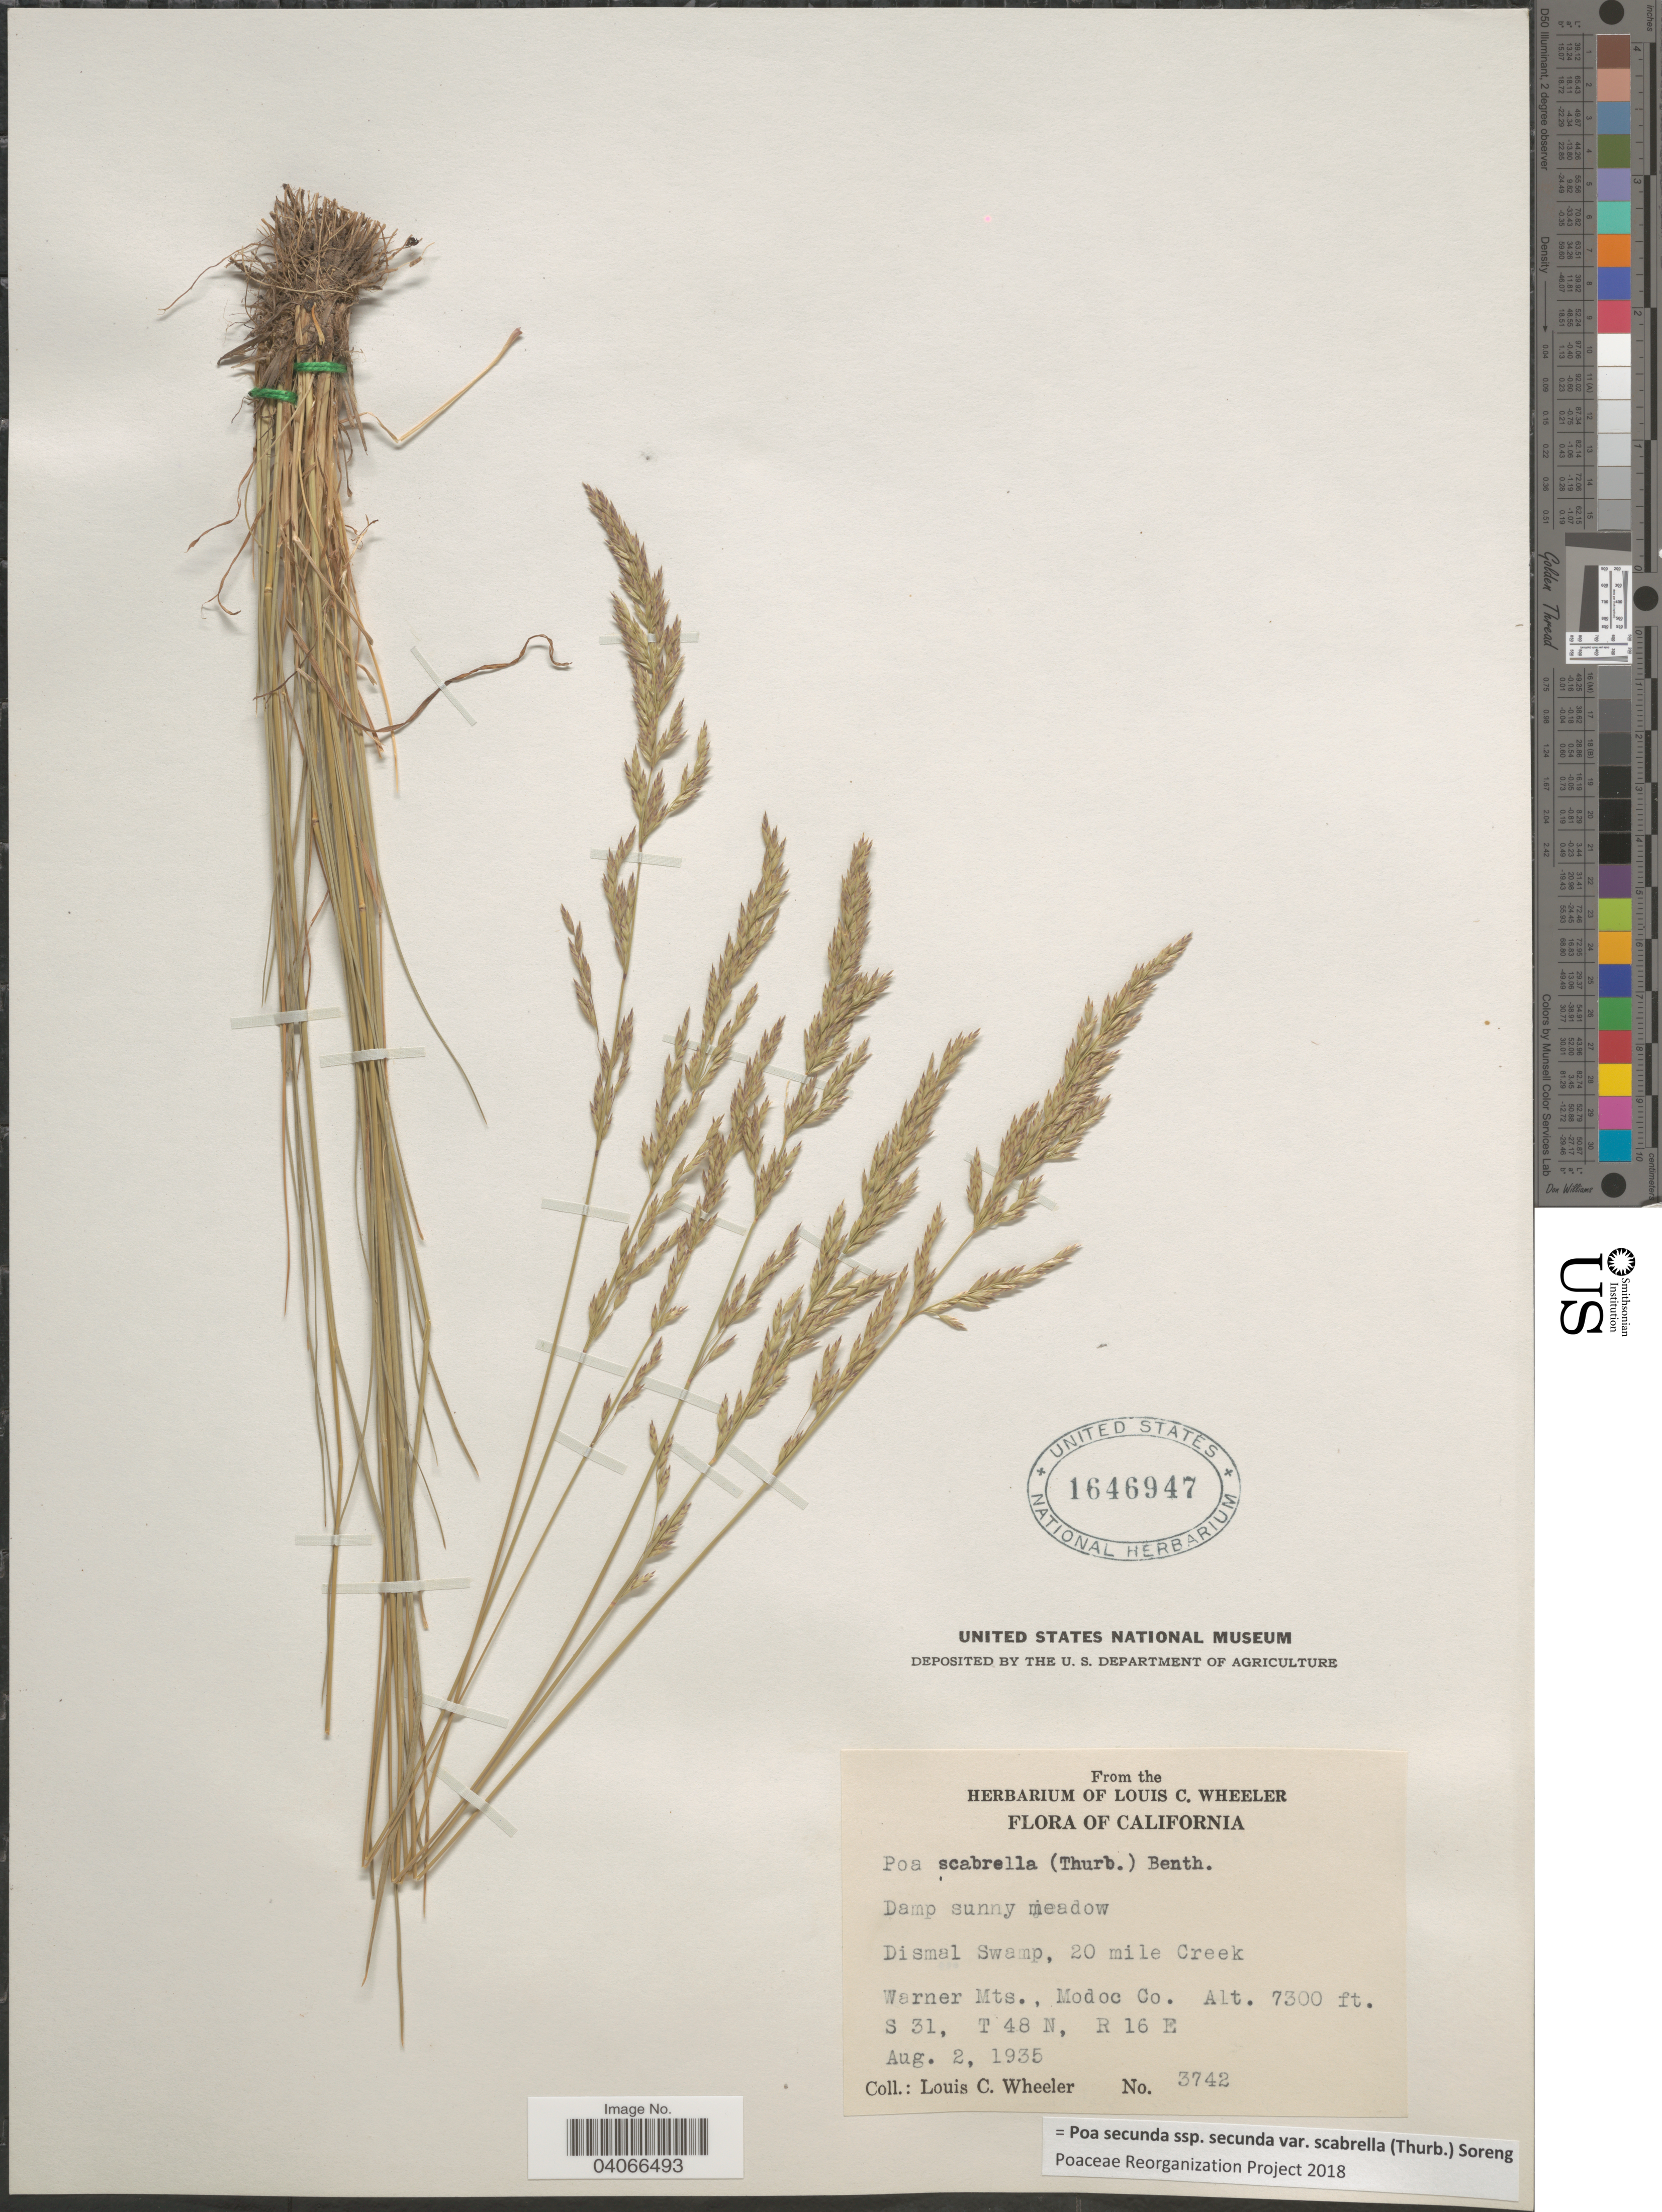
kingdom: Plantae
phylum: Tracheophyta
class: Liliopsida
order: Poales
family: Poaceae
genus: Poa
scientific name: Poa secunda subsp. secunda var. scabrella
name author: (Thurb.) Soreng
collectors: L. C. Wheeler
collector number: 3742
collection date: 1935-08-02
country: United States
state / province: California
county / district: Modoc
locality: Damp sunny meadow. Dismal Swamp, 20 mile Creek Warner Mts., Modoc Co. S 31, T 48 N, R 16 E.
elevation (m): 2225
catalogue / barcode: US 1646947